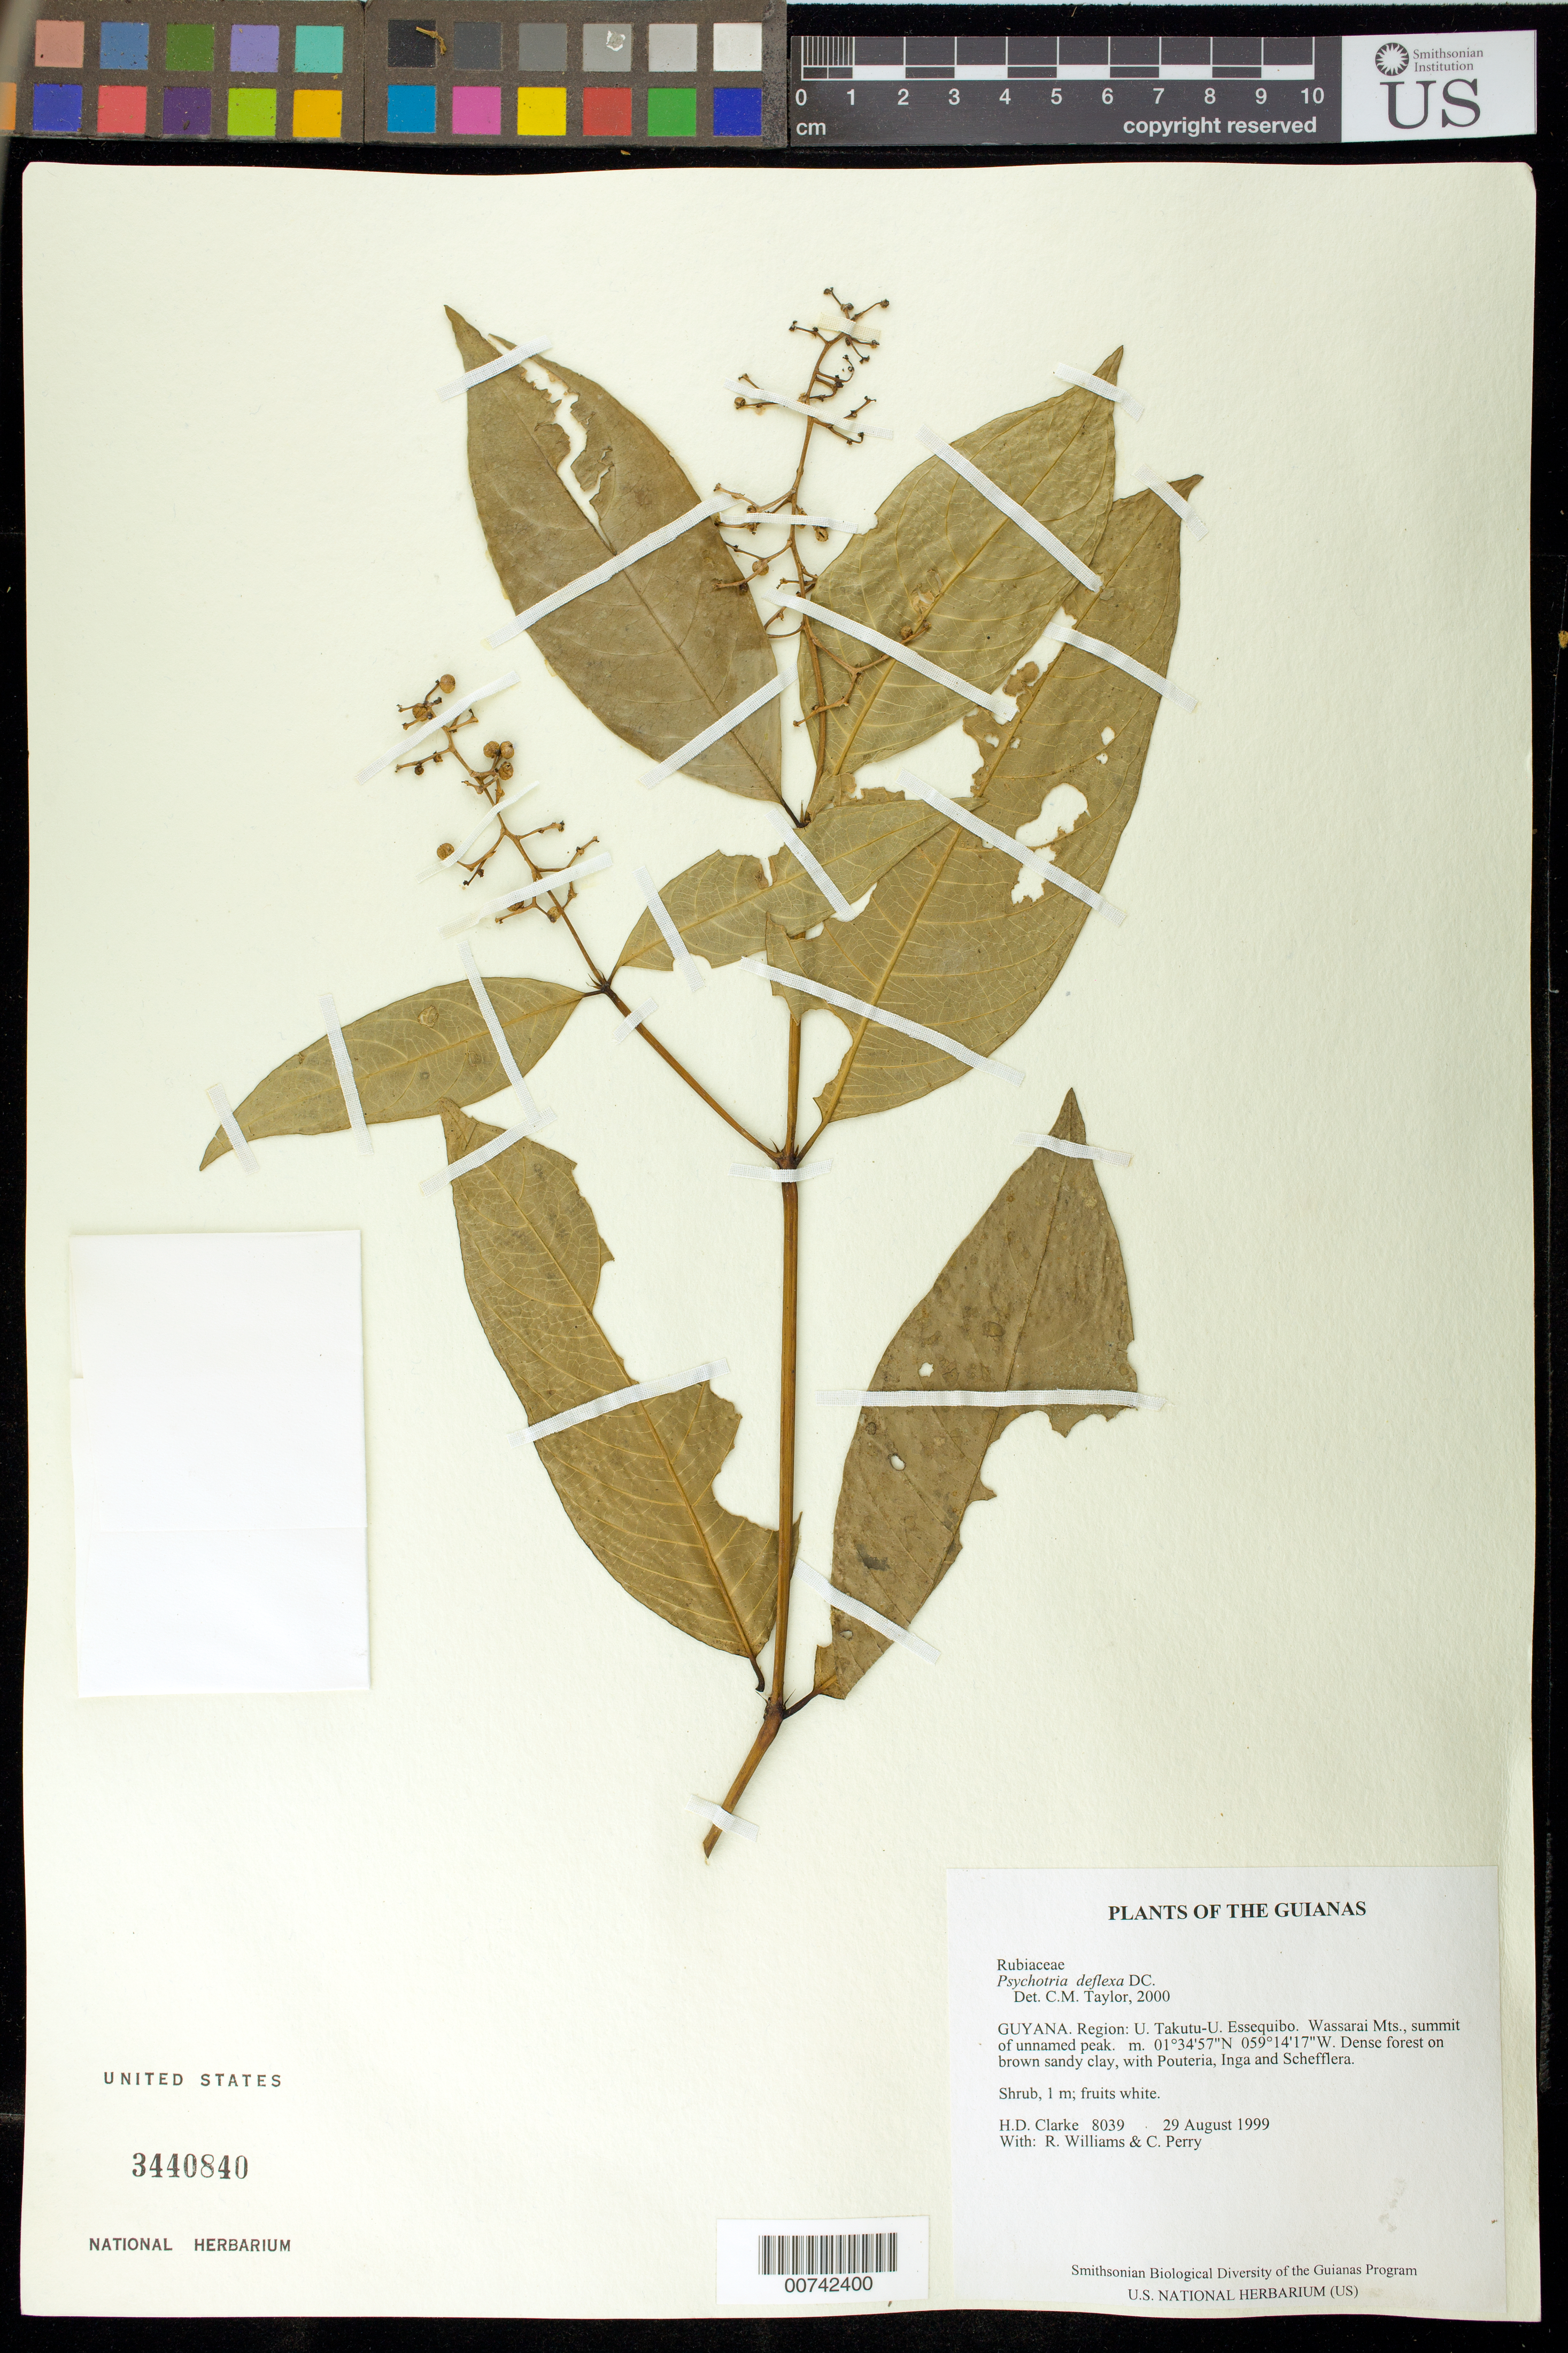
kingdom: Plantae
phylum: Tracheophyta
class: Magnoliopsida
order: Gentianales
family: Rubiaceae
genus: Palicourea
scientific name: Palicourea deflexa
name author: (DC.) Borhidi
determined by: Kirkbride, J. H., Jr.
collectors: H. D. Clarke, R. Williams & C. Perry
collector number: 8039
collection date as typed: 29 August 1999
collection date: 1999-08-29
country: Guyana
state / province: U. Takutu-U. Essequibo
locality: Wassarai Mts., summit of unnamed peak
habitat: Dense forest on brown sandy clay, with Pouteria, Inga and Schefflera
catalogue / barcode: US 3440840